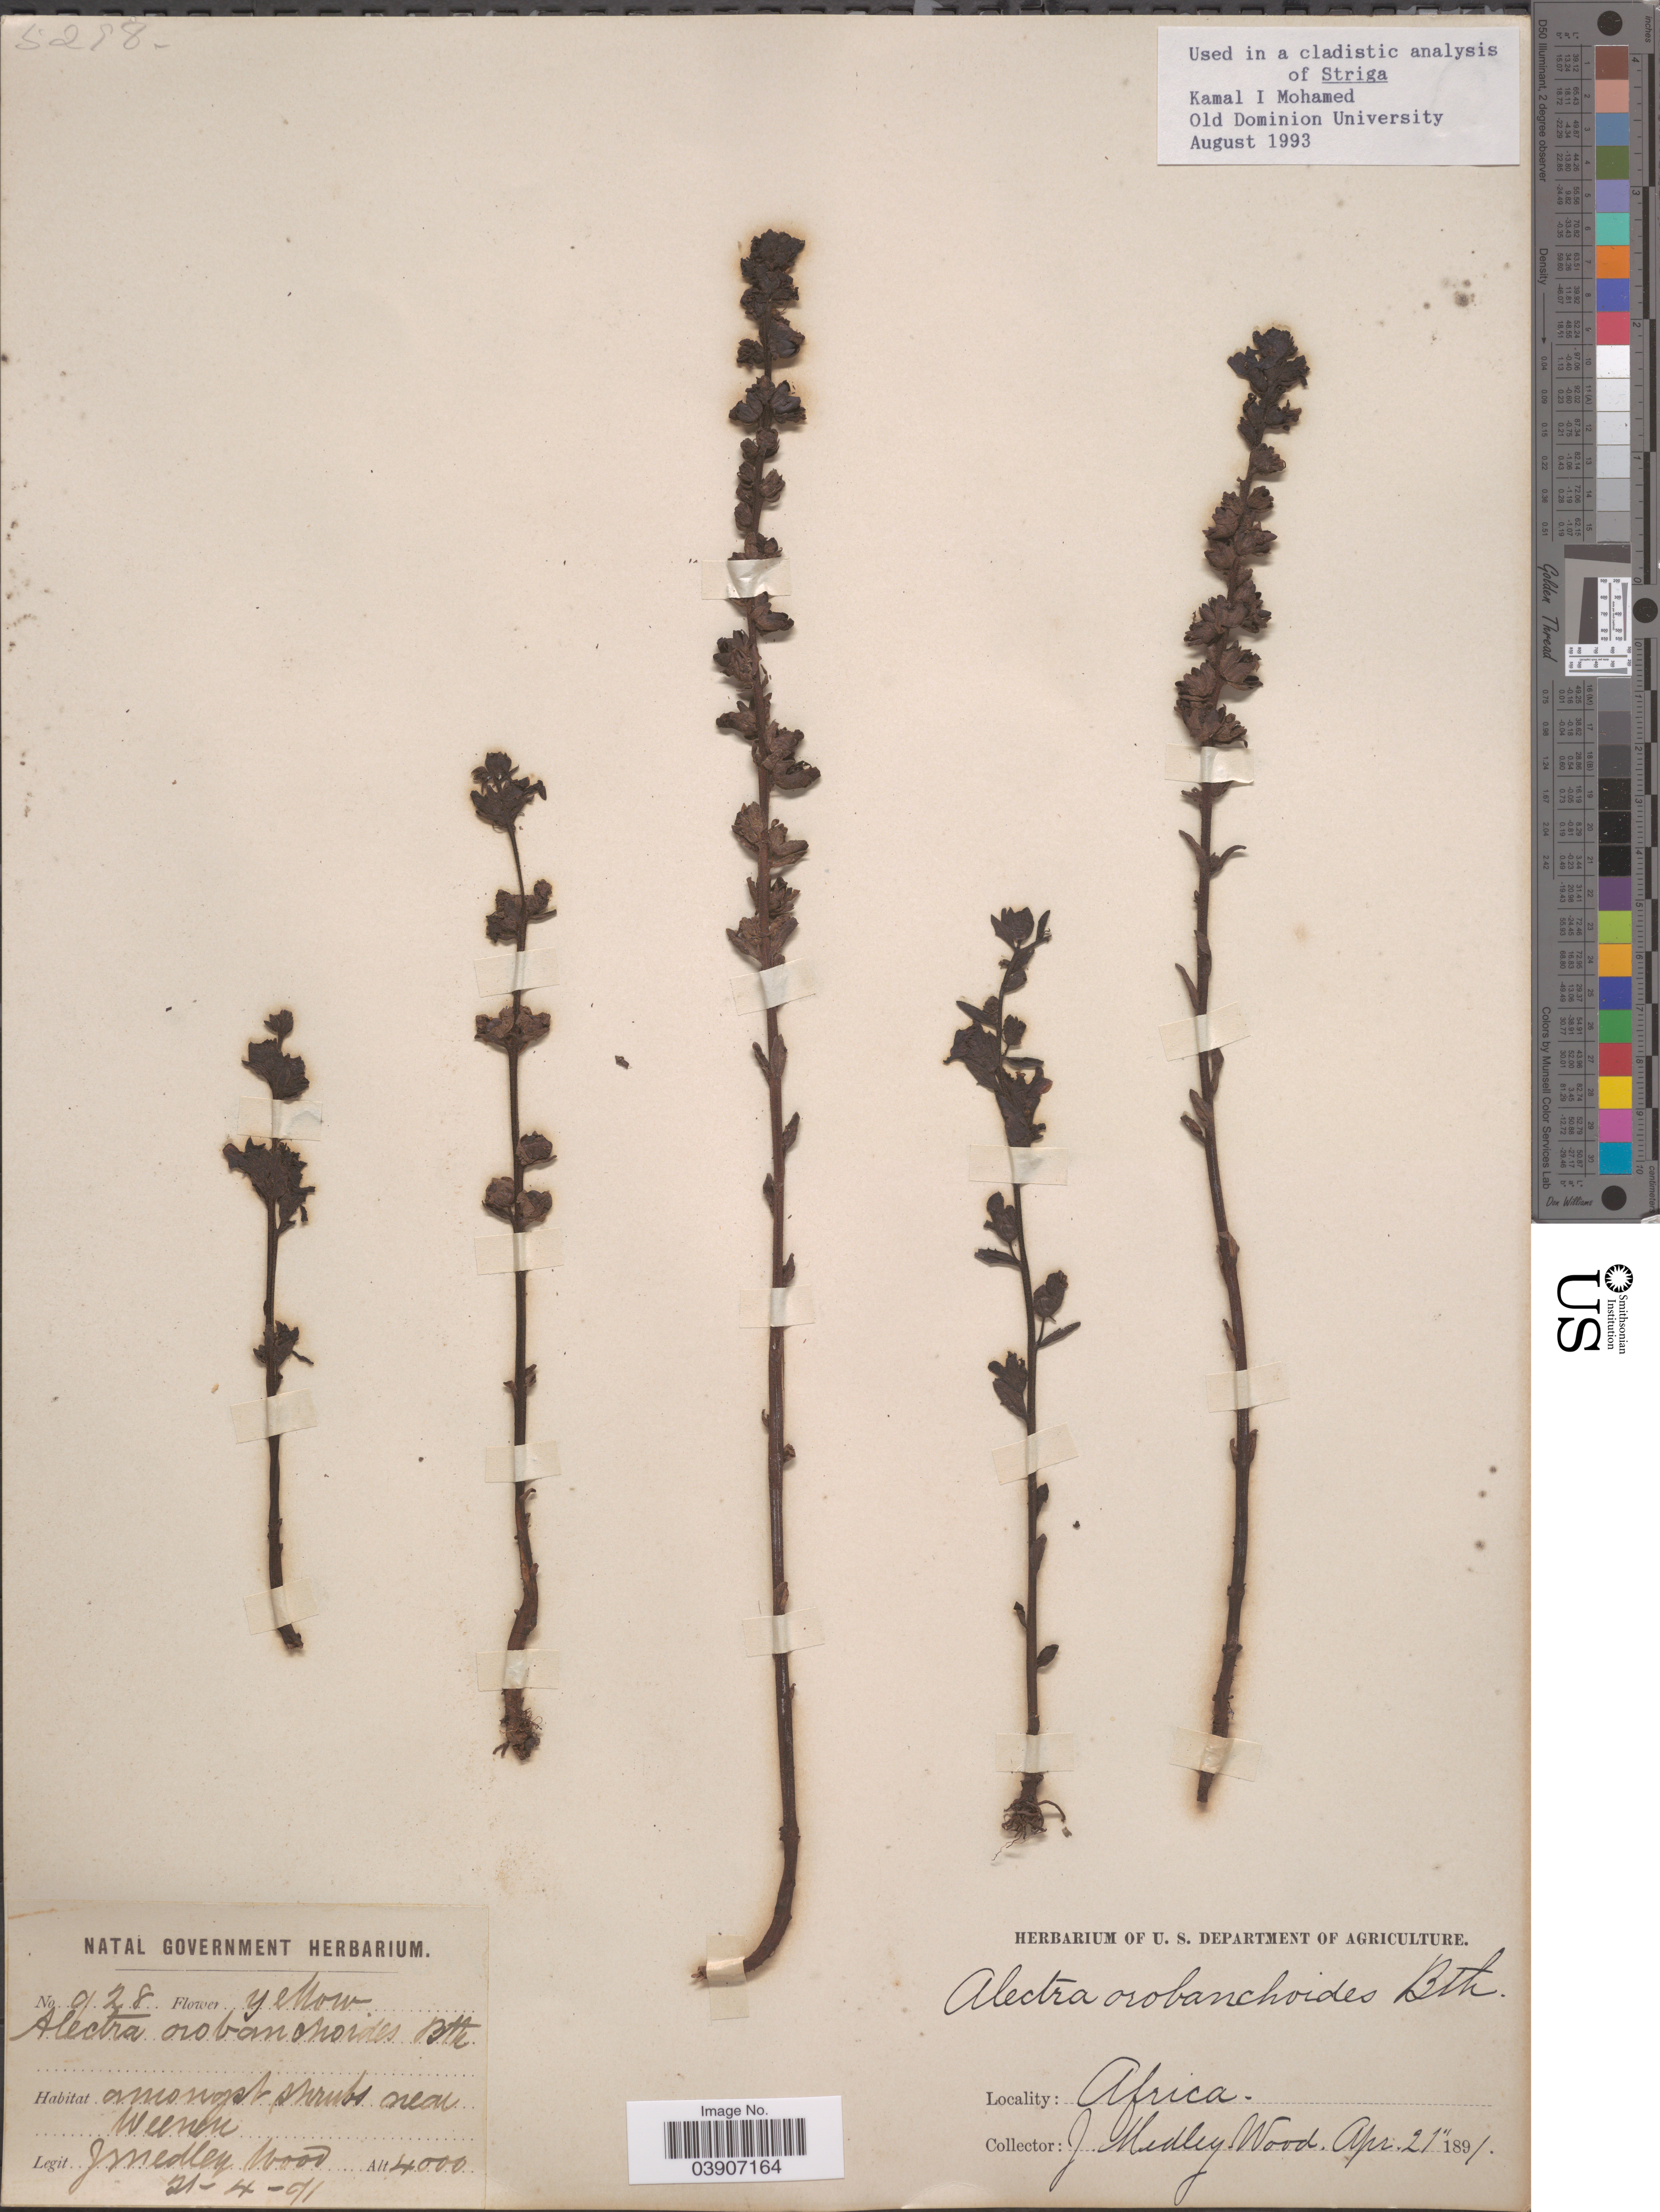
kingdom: Plantae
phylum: Tracheophyta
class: Magnoliopsida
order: Lamiales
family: Orobanchaceae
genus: Alectra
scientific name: Alectra orobanchoides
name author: Benth.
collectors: J. Medley Wood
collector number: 928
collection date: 1891-04-21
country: South Africa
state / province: KwaZulu-Natal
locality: Near Weenen.